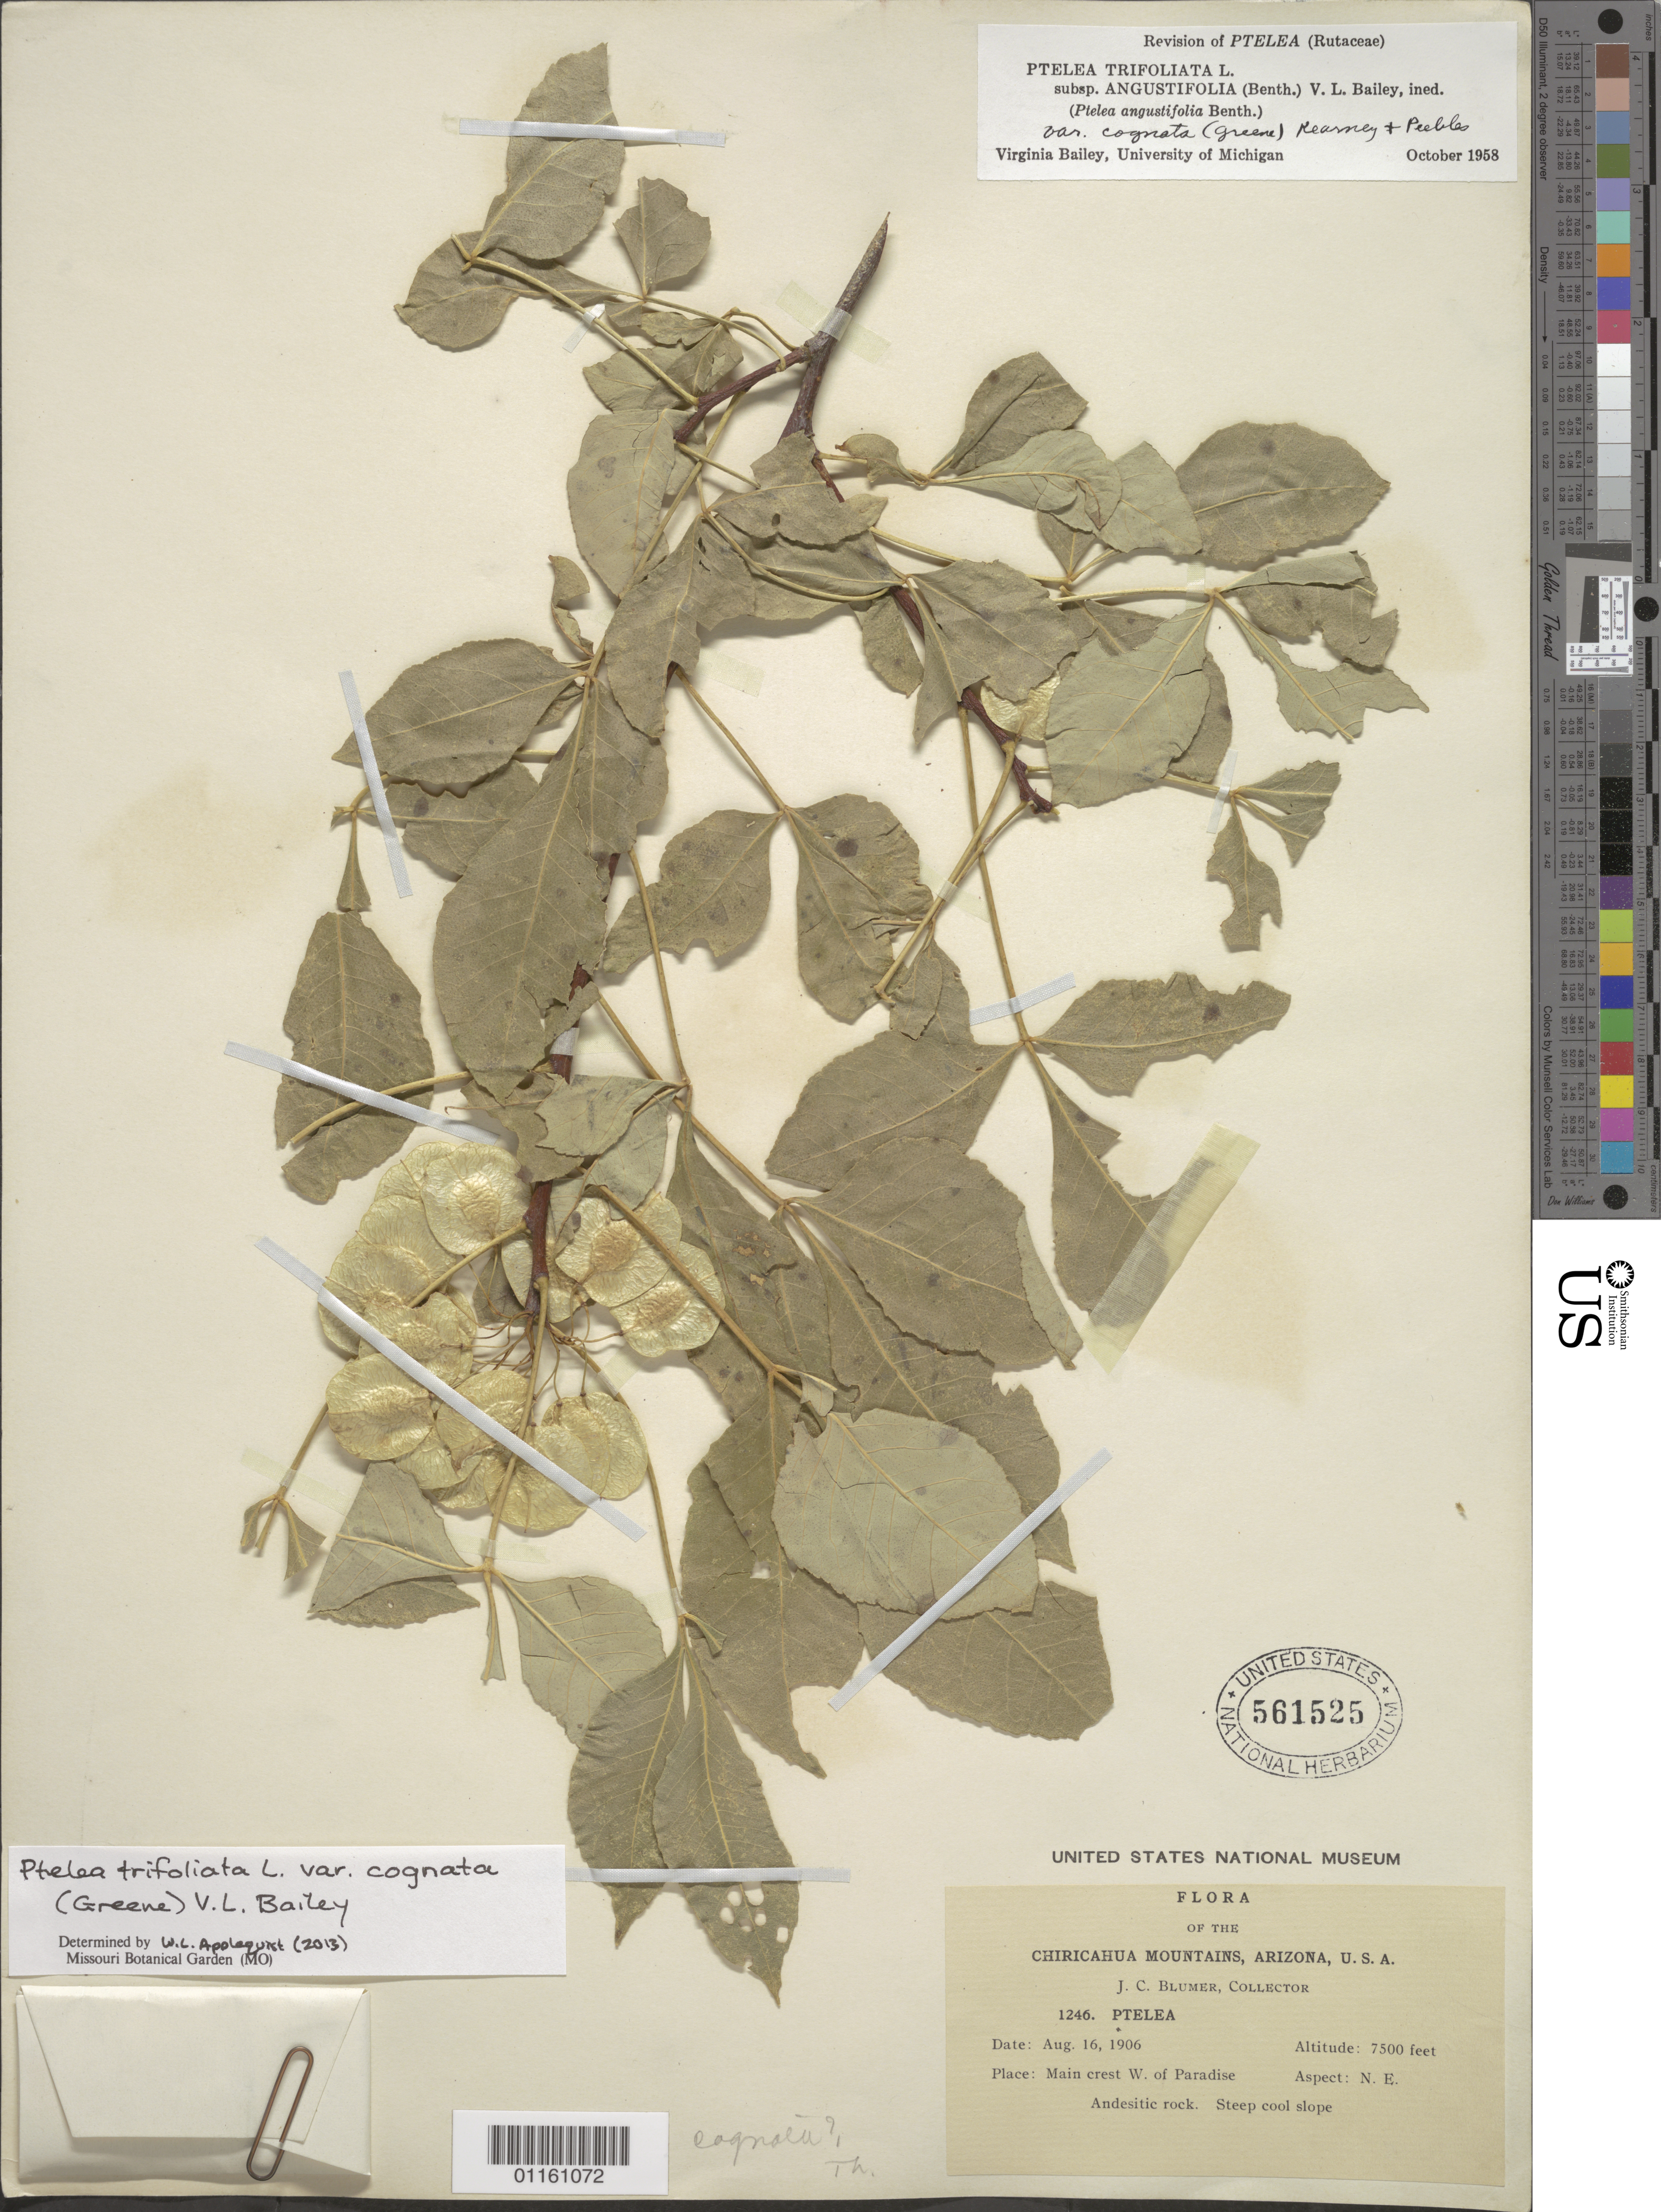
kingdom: Plantae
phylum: Tracheophyta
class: Magnoliopsida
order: Sapindales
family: Rutaceae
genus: Ptelea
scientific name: Ptelea trifoliata var. cognata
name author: (Greene) V. L. Bailey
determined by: Applequist, W. L.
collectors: J. C. Blumer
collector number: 1246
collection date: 1906-08-16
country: United States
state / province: Arizona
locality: Chiriccahua Mountains, Main crest W. of Paradise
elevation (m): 2286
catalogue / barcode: US 561525